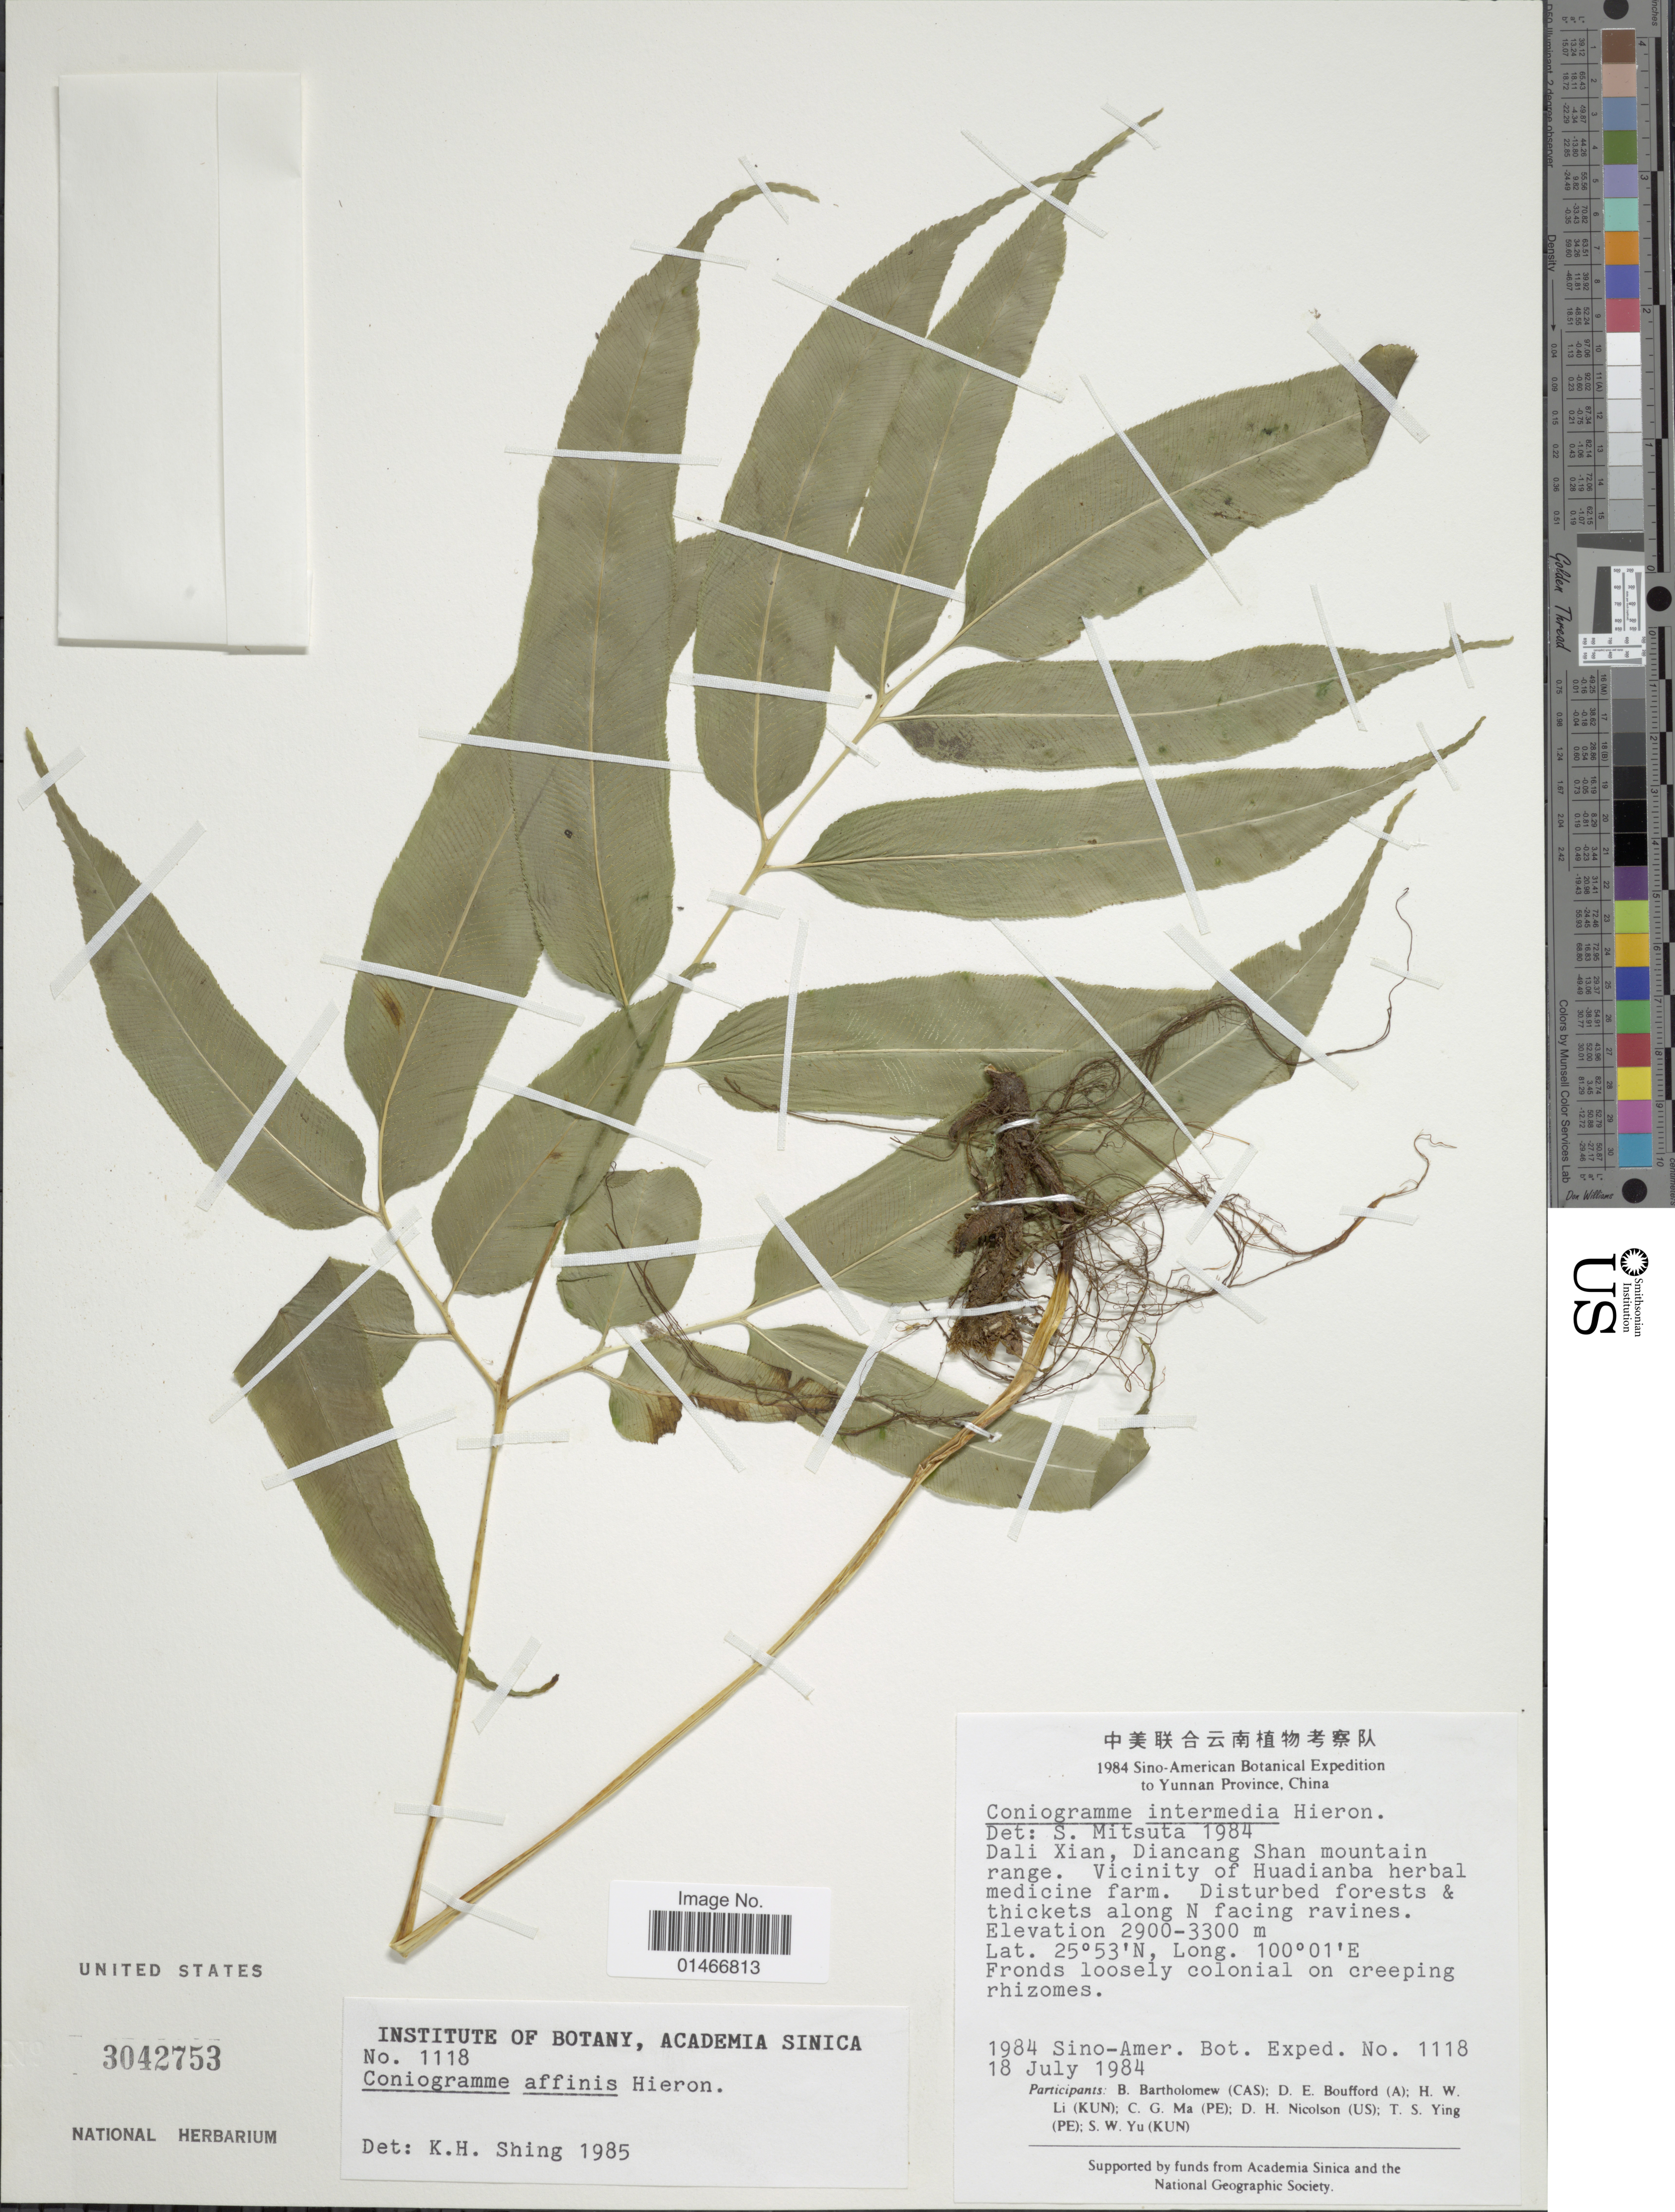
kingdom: Plantae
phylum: Tracheophyta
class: Polypodiopsida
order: Polypodiales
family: Pteridaceae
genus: Coniogramme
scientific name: Coniogramme affinis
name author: Hieron.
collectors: Sino-Amer. Bot. Exped. 1984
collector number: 1118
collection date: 1984-07-18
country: China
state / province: Yunnan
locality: Dali Xian, Diancang Shan mountain range. Vicinity of Huadianba herbal medicine farm.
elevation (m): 2900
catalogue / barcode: US 3042753